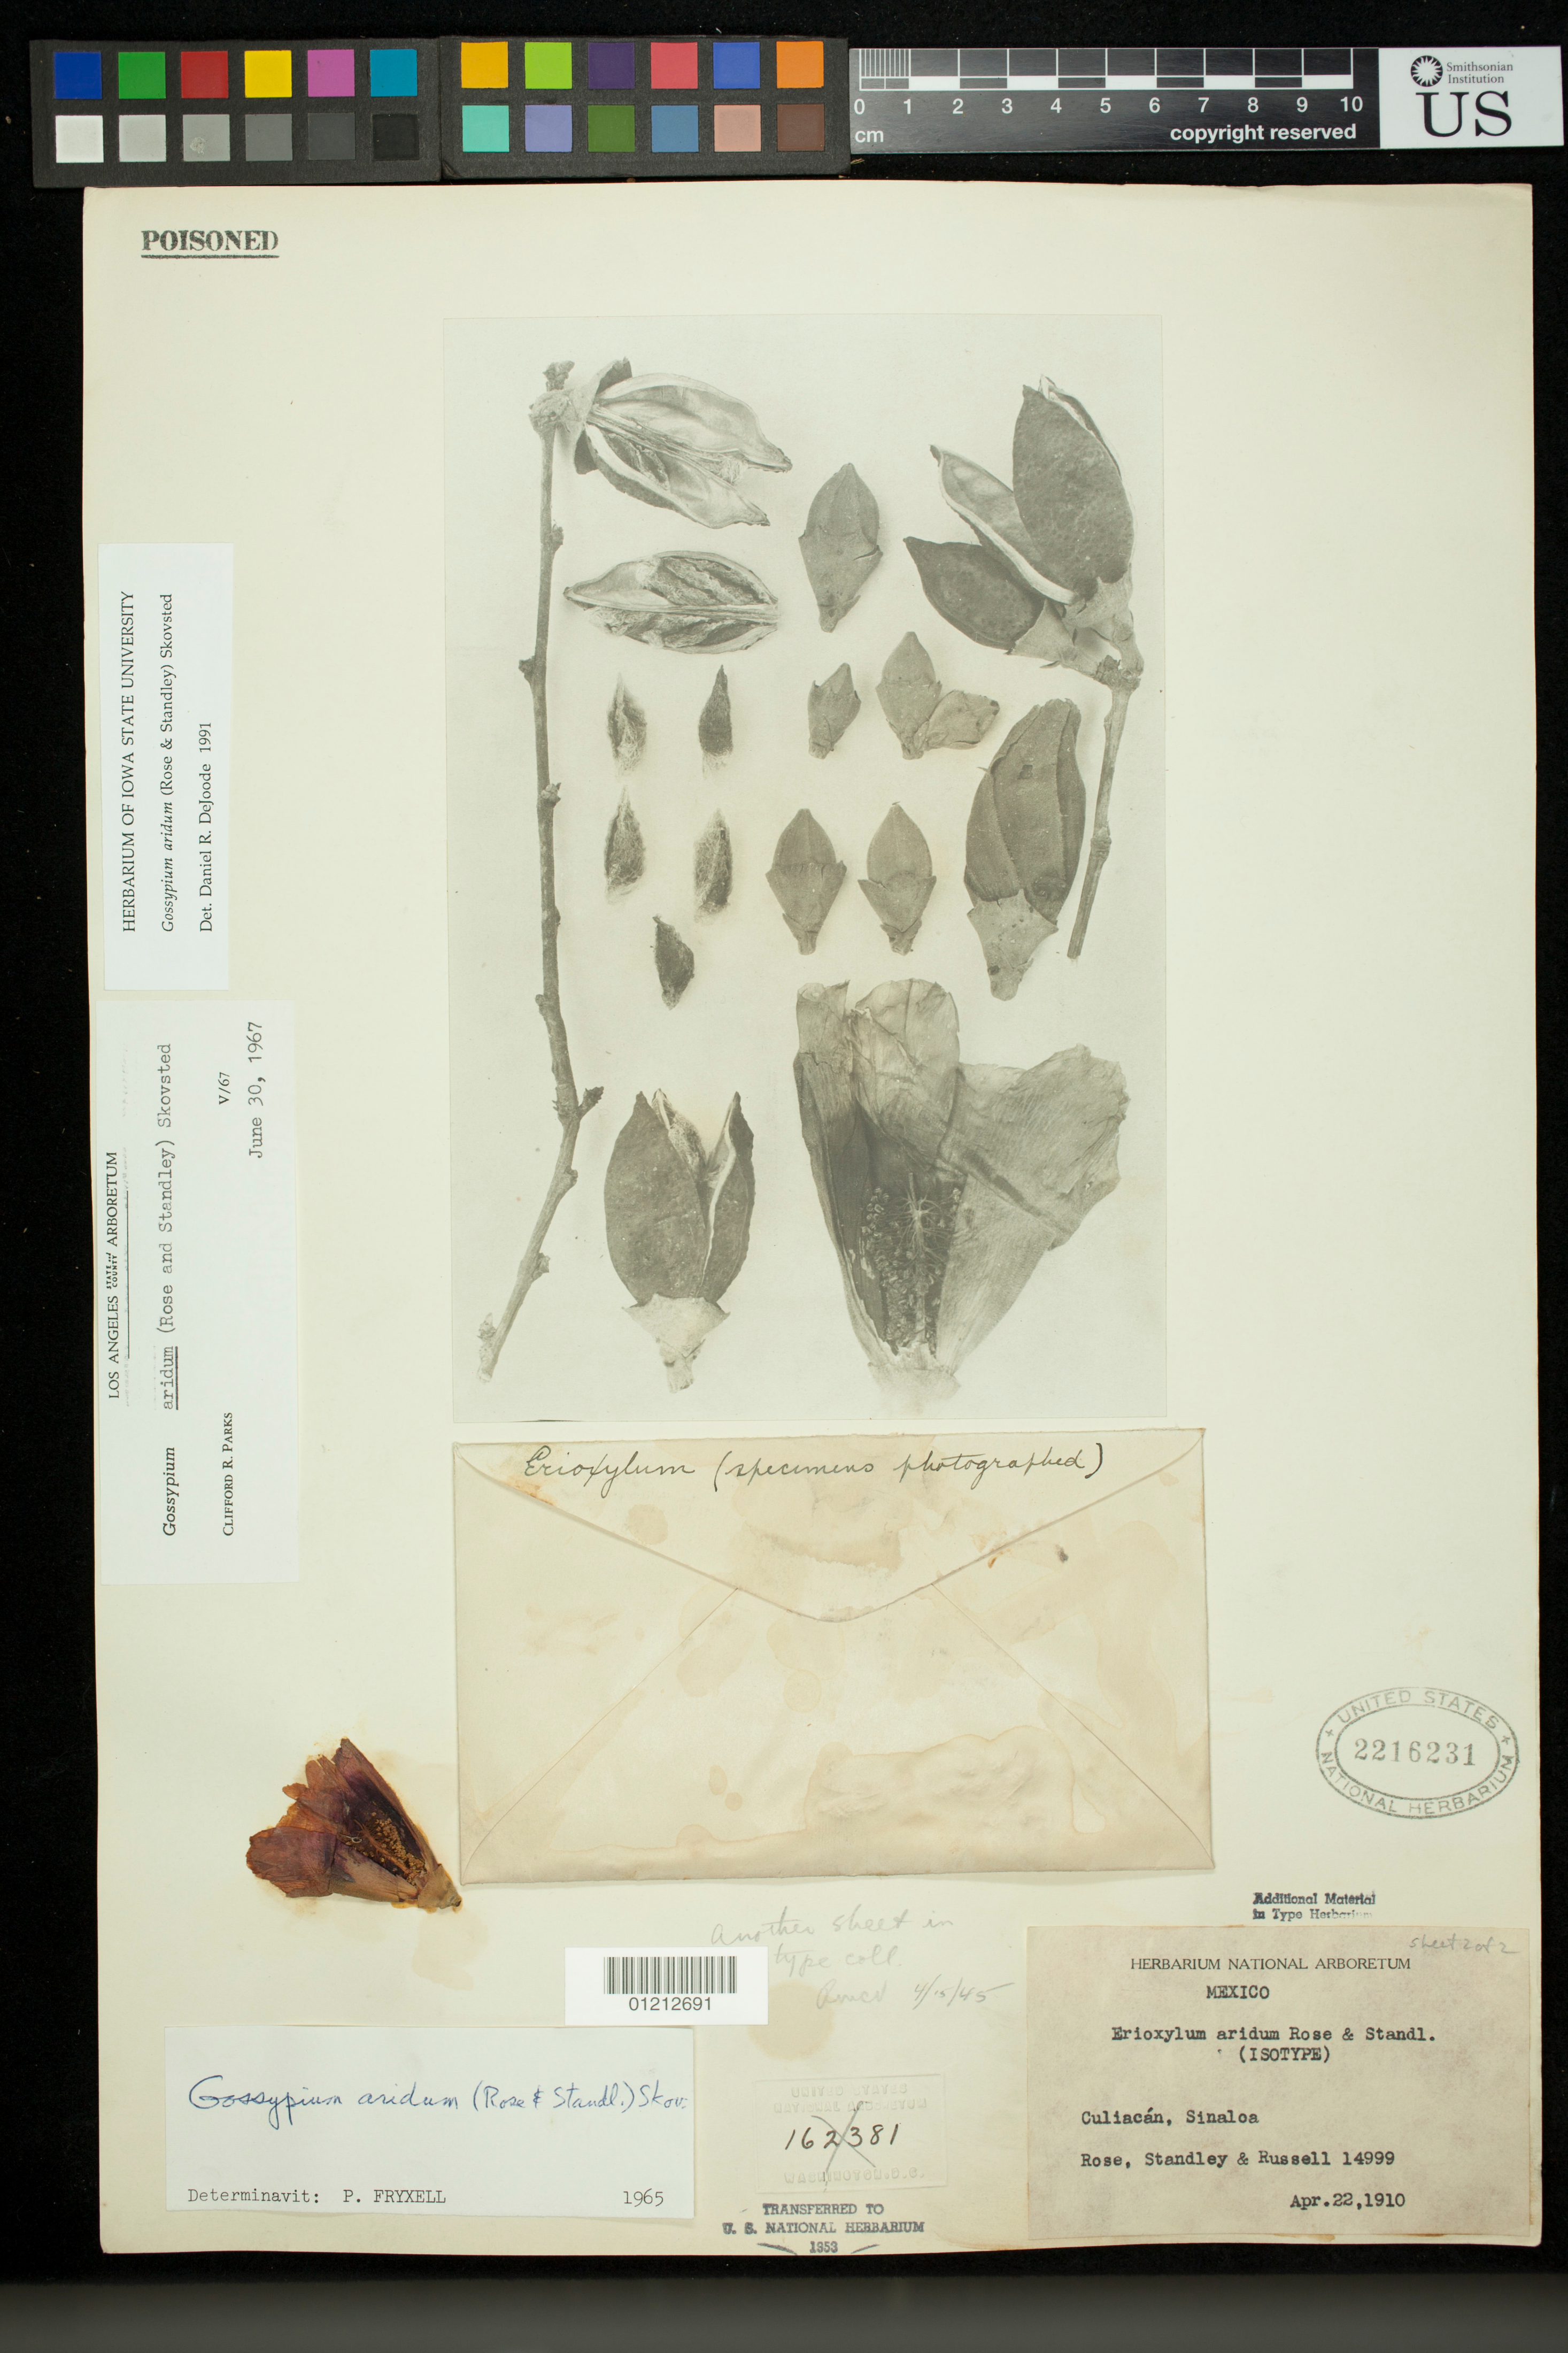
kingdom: Plantae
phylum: Tracheophyta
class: Magnoliopsida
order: Malvales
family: Malvaceae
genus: Erioxylum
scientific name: Erioxylum aridum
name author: Rose & Standl.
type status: Isotype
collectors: J. N. Rose, P. C. Standley & P. G. Russell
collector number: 14999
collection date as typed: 22 Apr 1910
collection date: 1910-04-22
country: Mexico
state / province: Sinaloa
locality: Vicinity of Culiacan, Sinaloa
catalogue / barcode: US 2316231